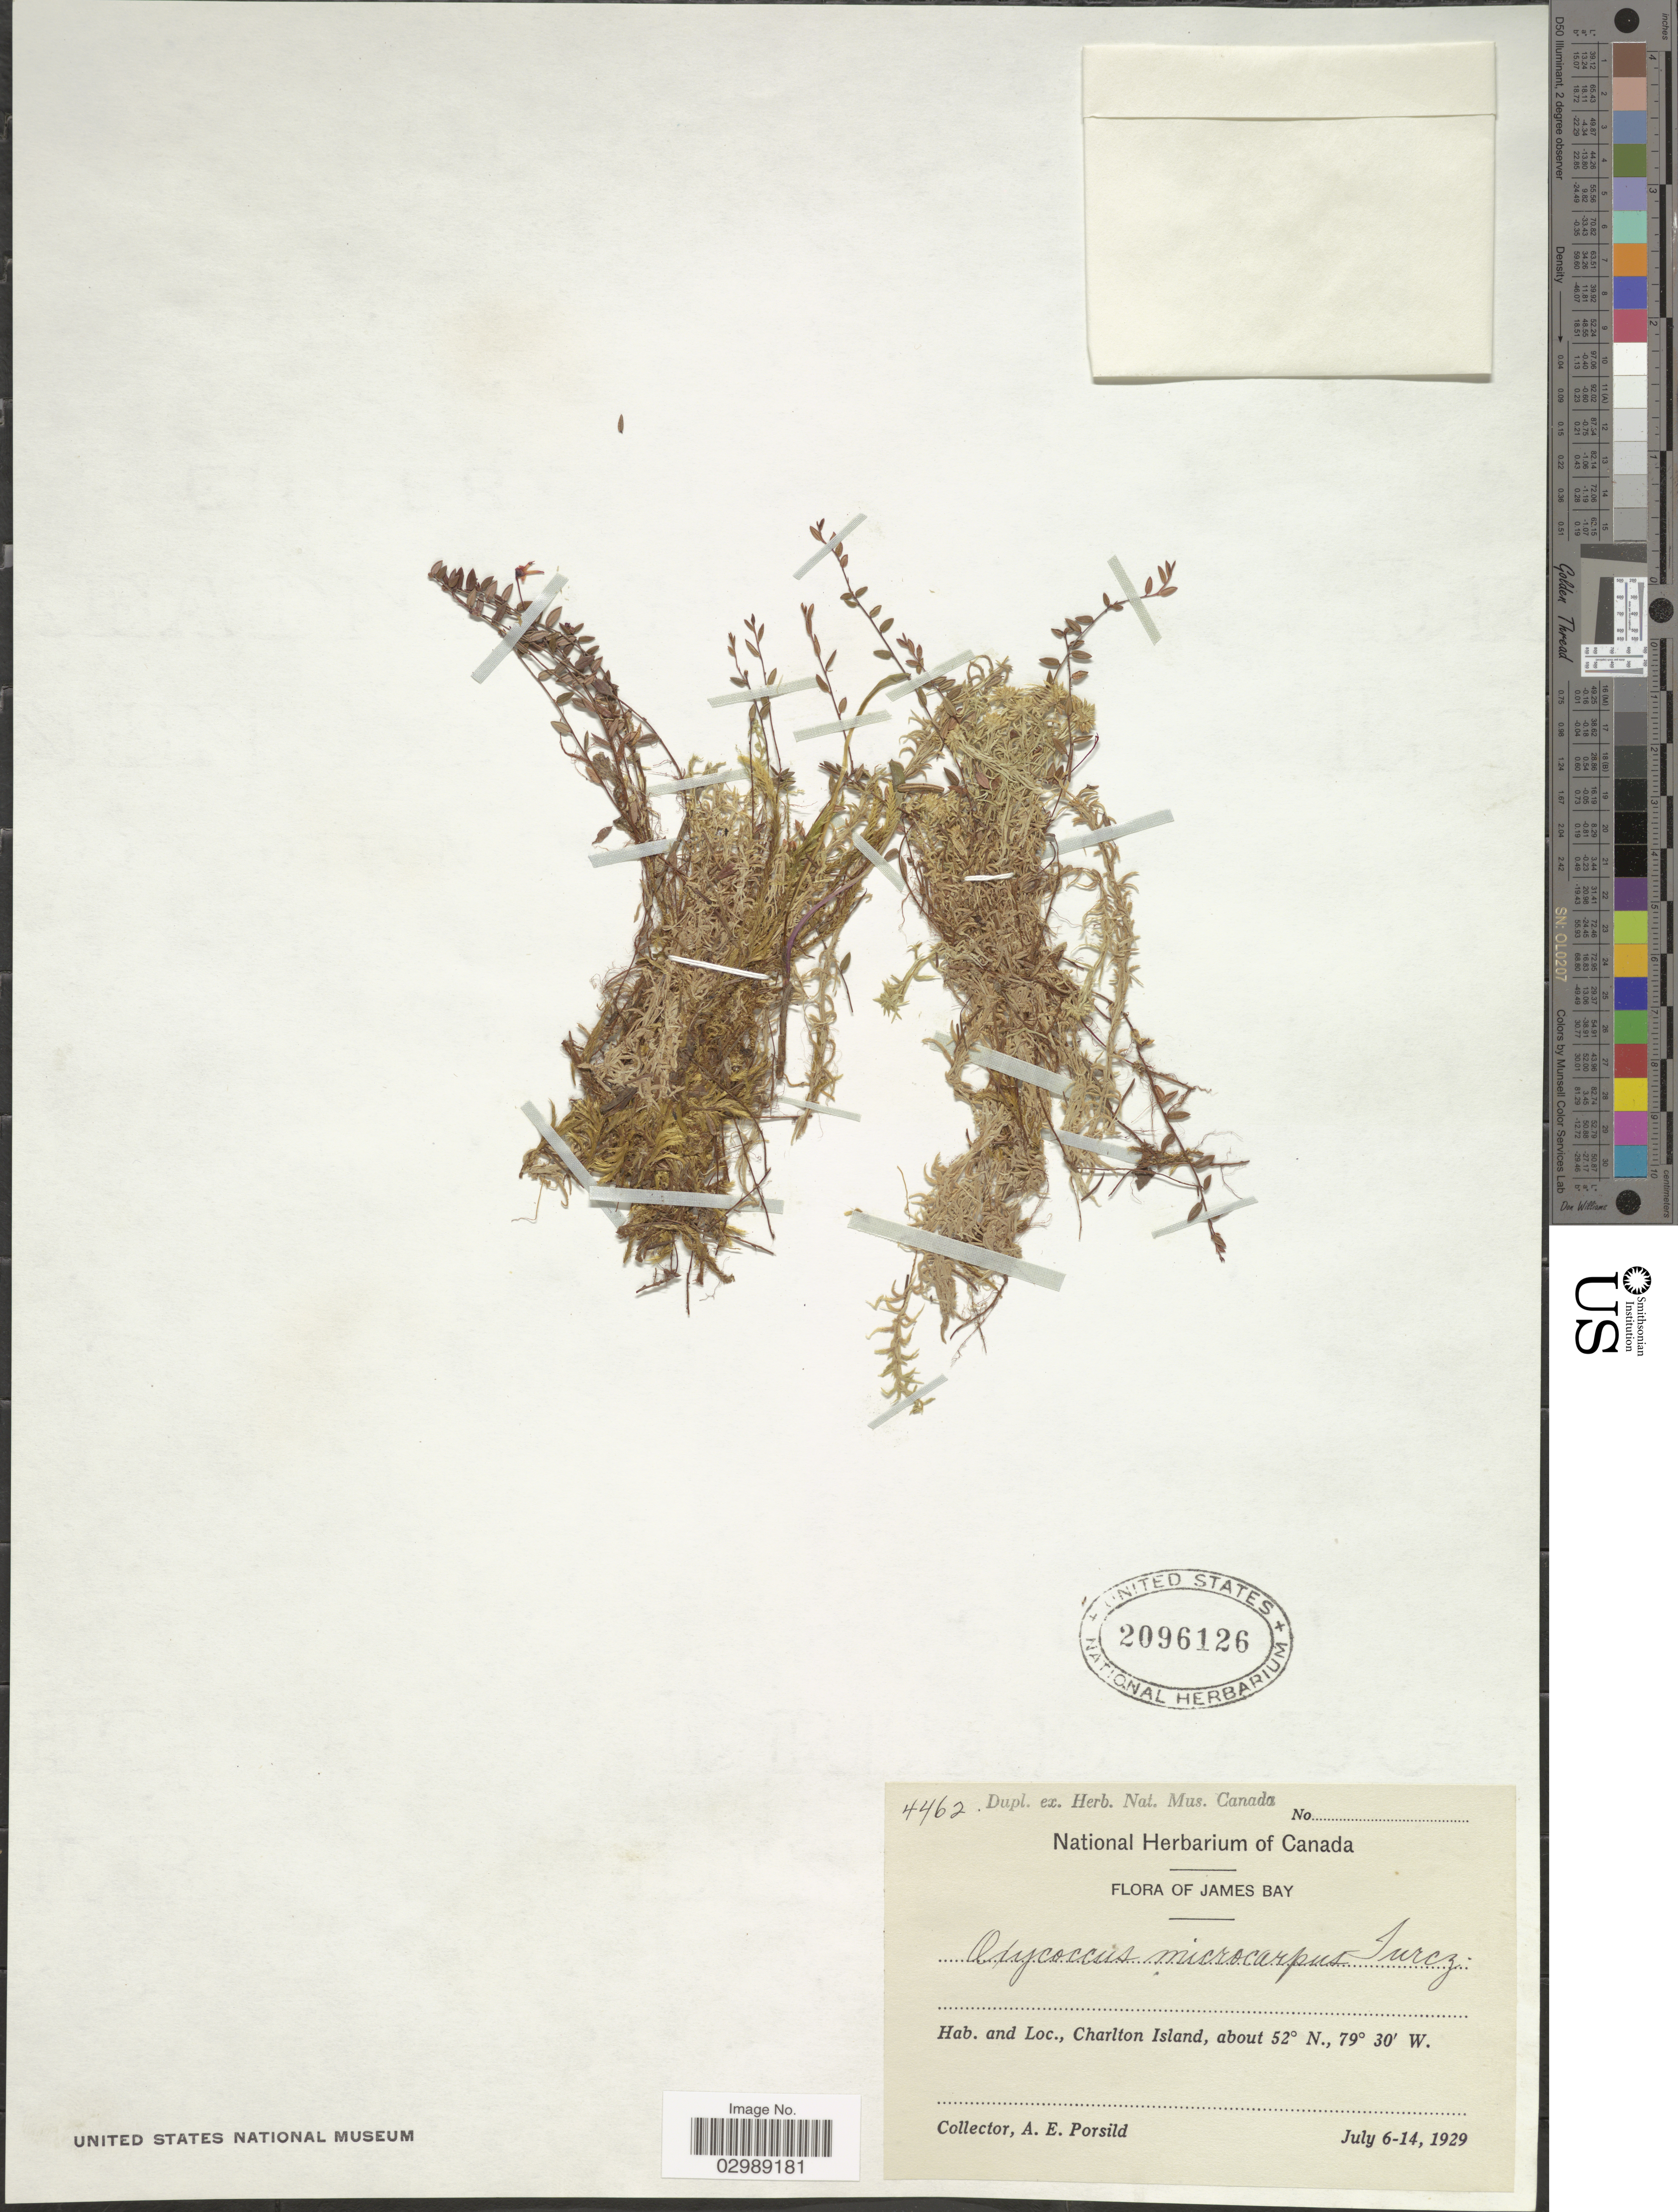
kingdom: Plantae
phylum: Tracheophyta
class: Magnoliopsida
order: Ericales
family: Ericaceae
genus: Vaccinium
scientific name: Vaccinium oxycoccos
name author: L.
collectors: A. E. Porsild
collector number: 4462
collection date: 1929-07-06/1929-07-14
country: Canada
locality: James Bay. Charlton Island.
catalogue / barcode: US 2096126